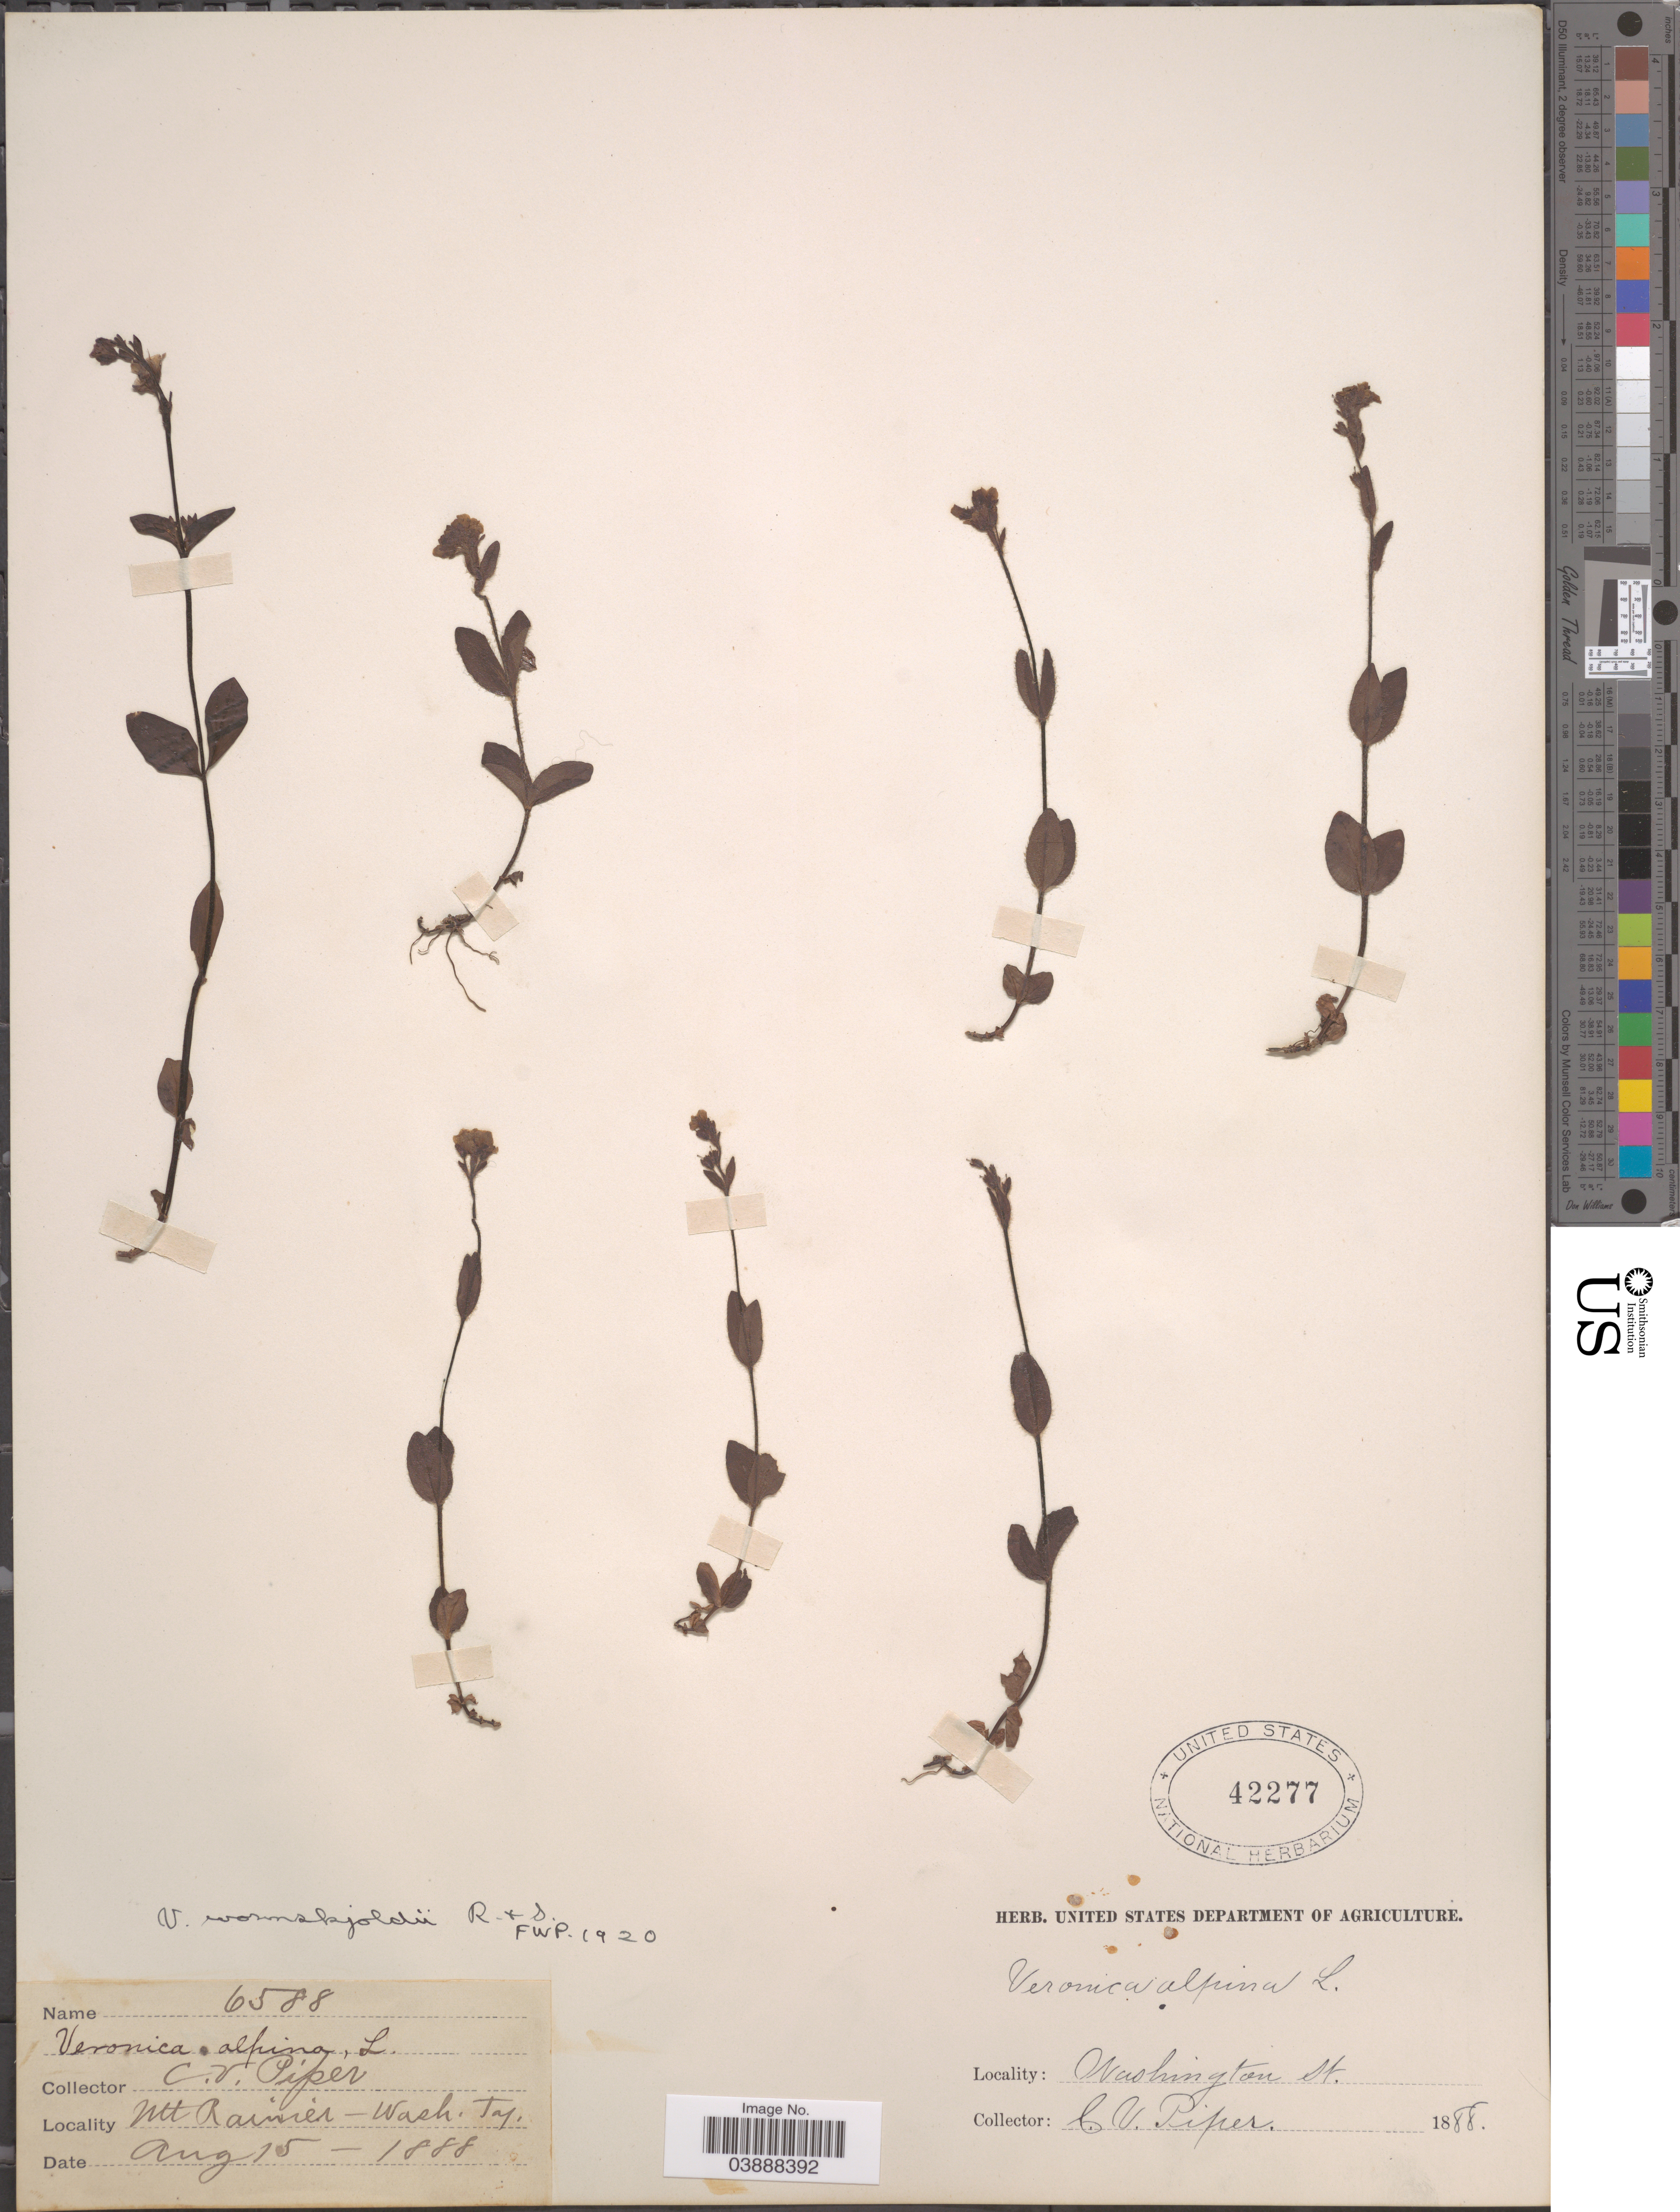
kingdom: Plantae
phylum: Tracheophyta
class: Magnoliopsida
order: Lamiales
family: Plantaginaceae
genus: Veronica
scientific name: Veronica wormskjoldii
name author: Roem. & Schult.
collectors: C. V. Piper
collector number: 6588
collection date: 1888-08-15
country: United States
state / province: Washington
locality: Mt. Rainier.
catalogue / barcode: US 42277